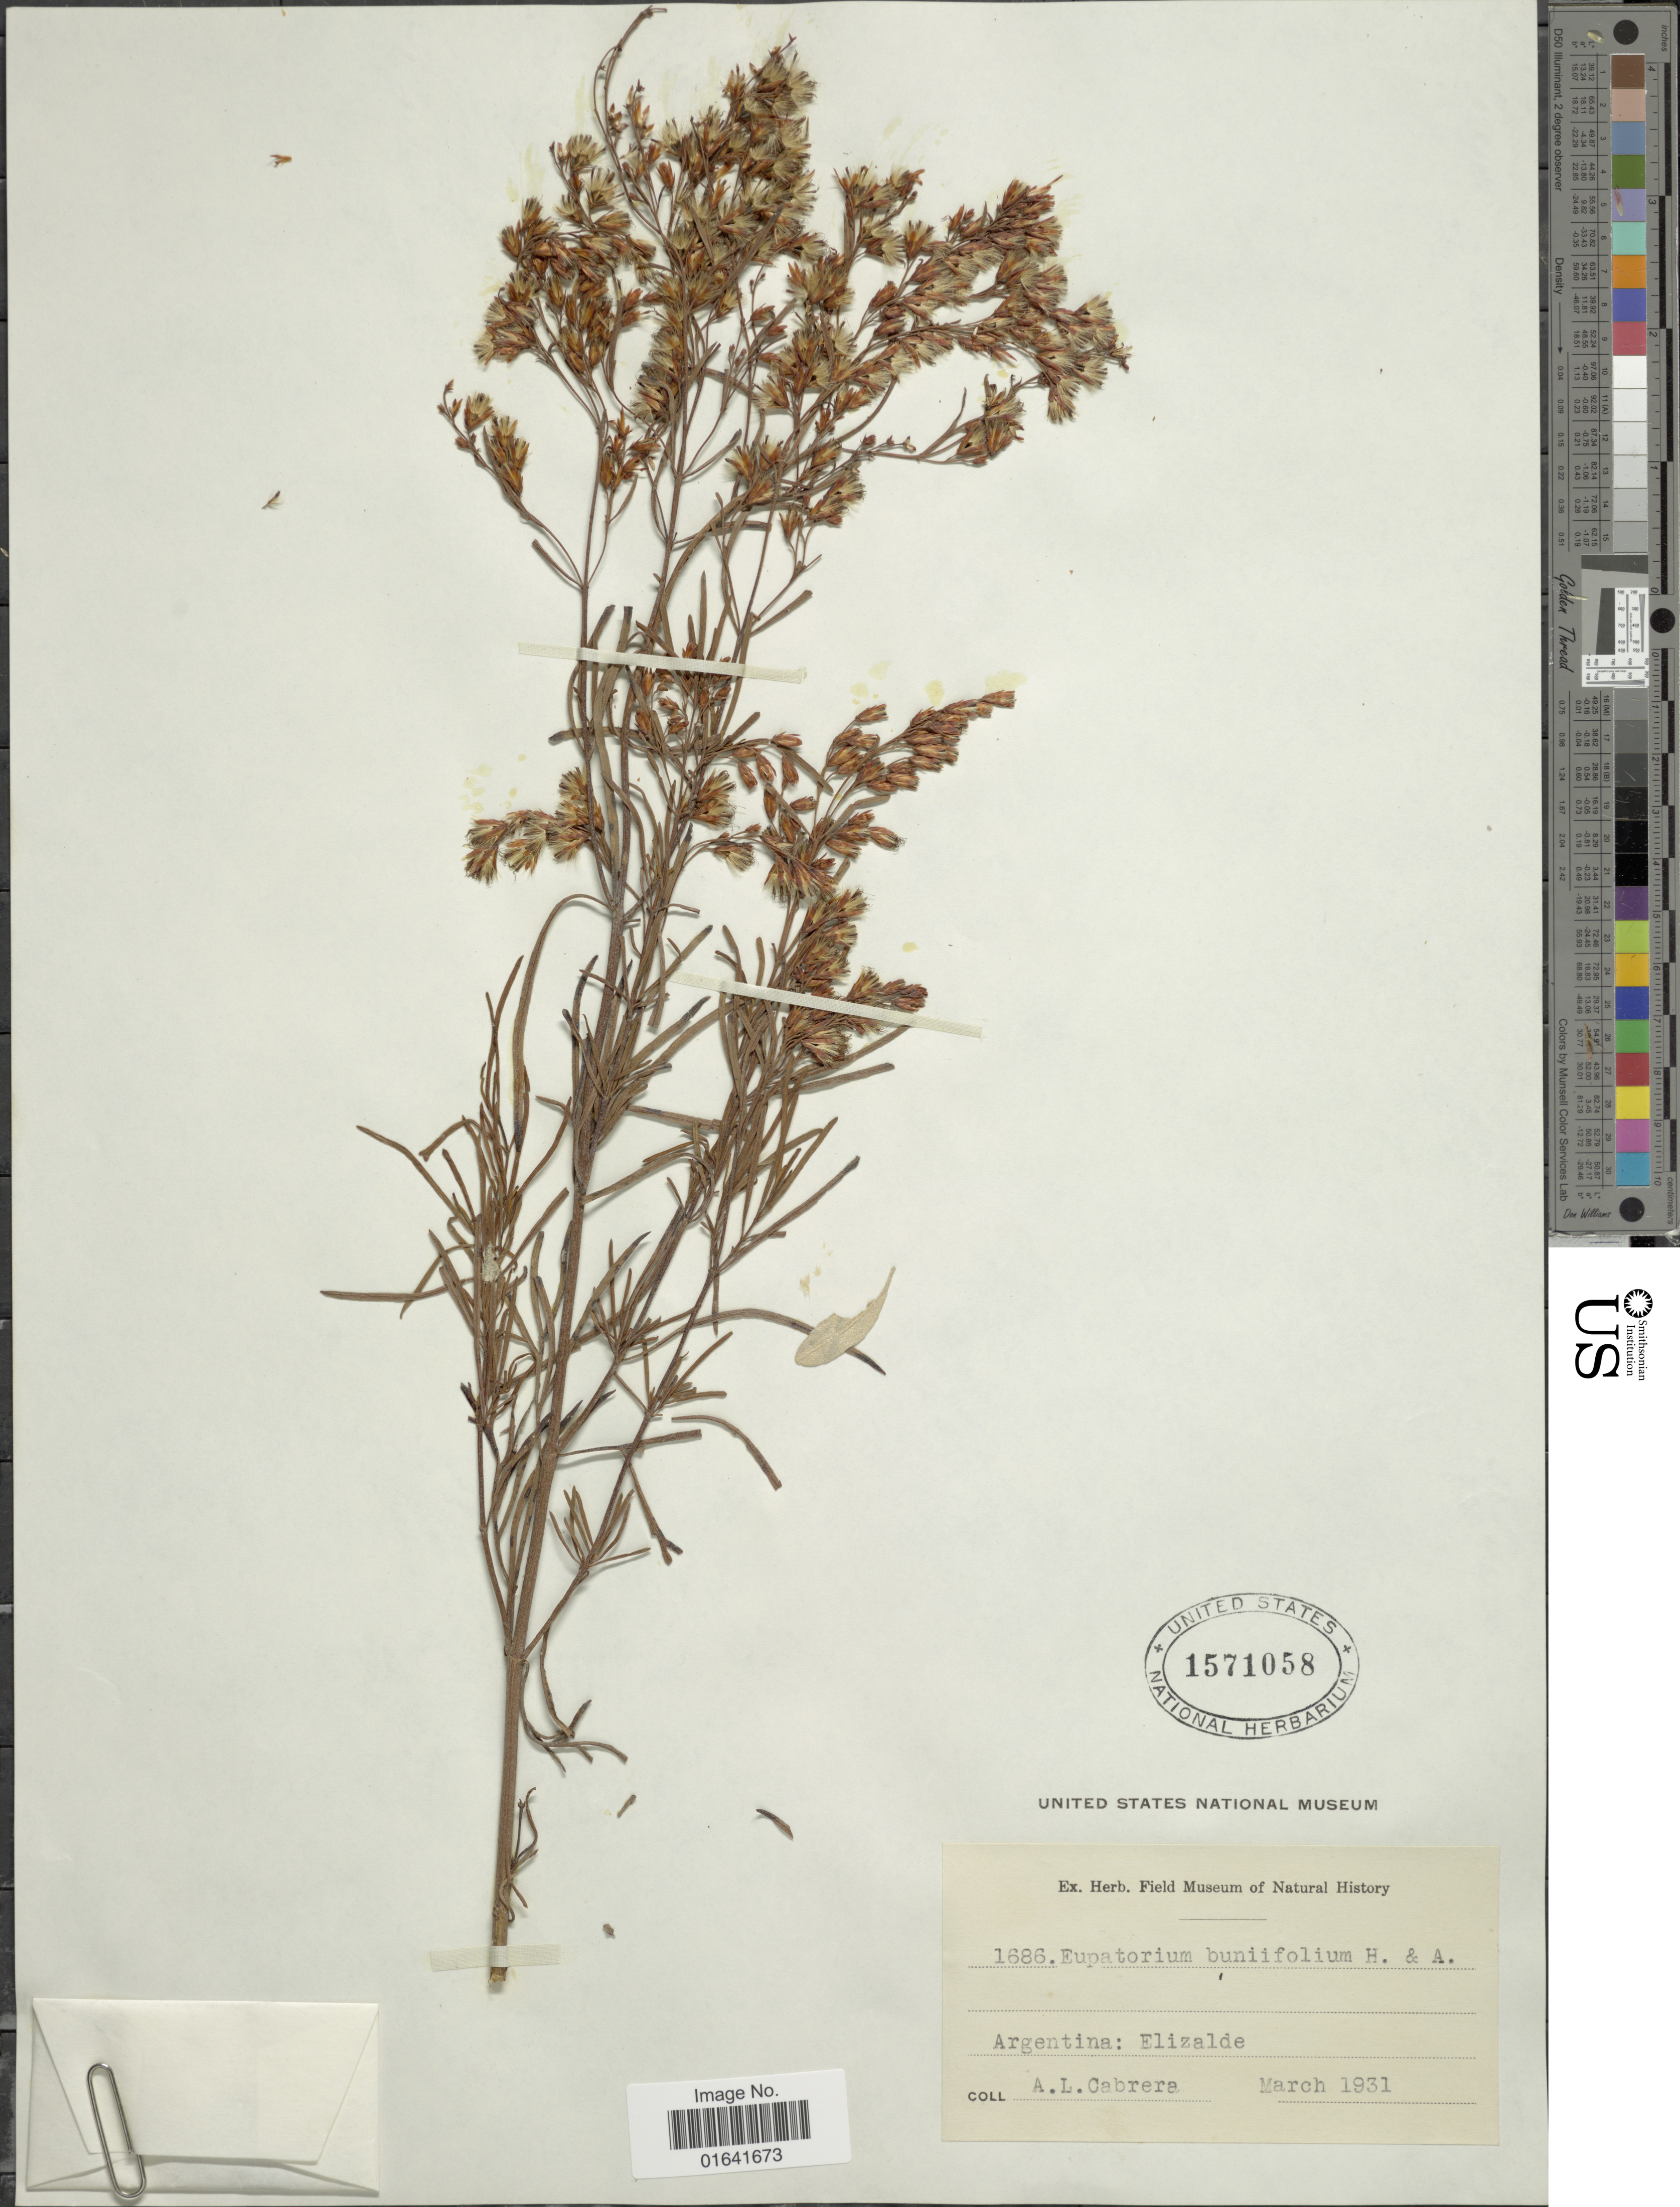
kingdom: Plantae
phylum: Tracheophyta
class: Magnoliopsida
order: Asterales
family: Asteraceae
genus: Acanthostyles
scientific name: Acanthostyles buniifolius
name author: (Hook. & Arn.) R.M. King & H. Rob.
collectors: A. L. Cabrera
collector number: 1686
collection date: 1931-03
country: Argentina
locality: Elizalde.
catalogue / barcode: US 1571058